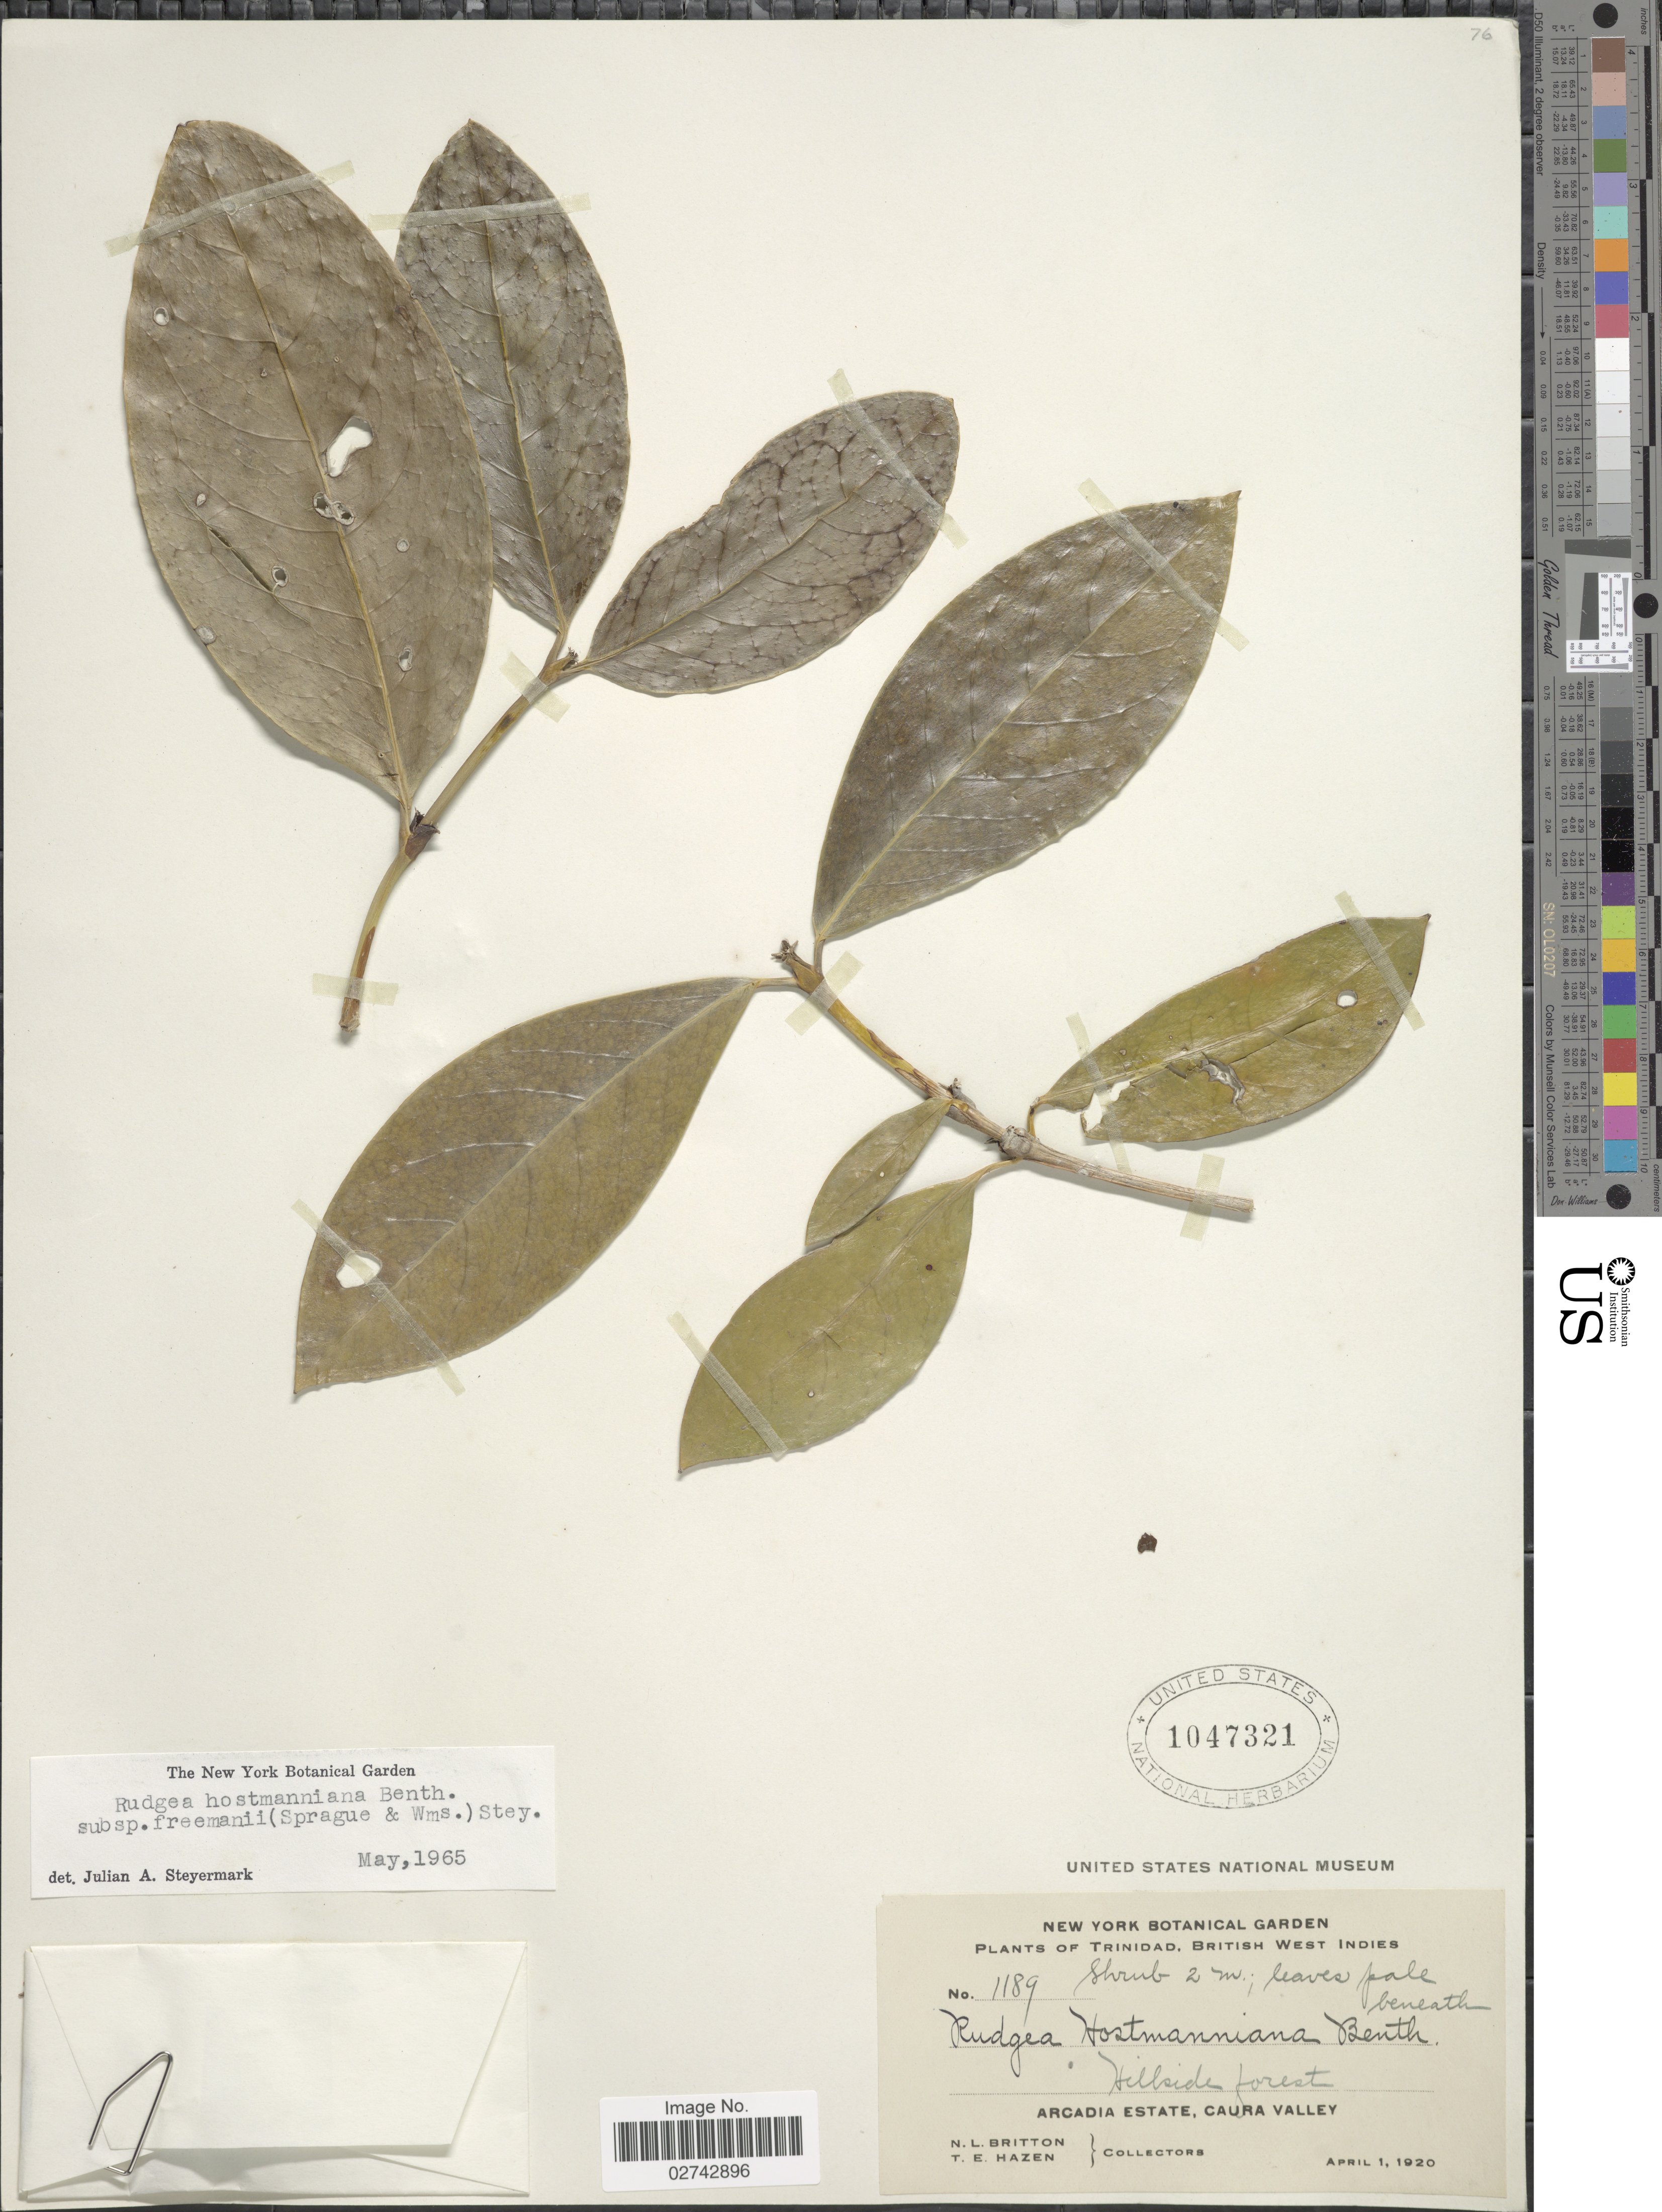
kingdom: Plantae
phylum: Tracheophyta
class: Magnoliopsida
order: Gentianales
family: Rubiaceae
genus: Rudgea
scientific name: Rudgea hostmanniana subsp. freemanii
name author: (C. Sprague & R.O. Williams ex R.O. Williams & Cheesman) Steyerm.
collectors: N. Britton & T. E. Hazen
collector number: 1189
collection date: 1920-04-01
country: Trinidad and Tobago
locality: Trinidad, Arcadia Estate, Caura Valley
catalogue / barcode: US 1047321